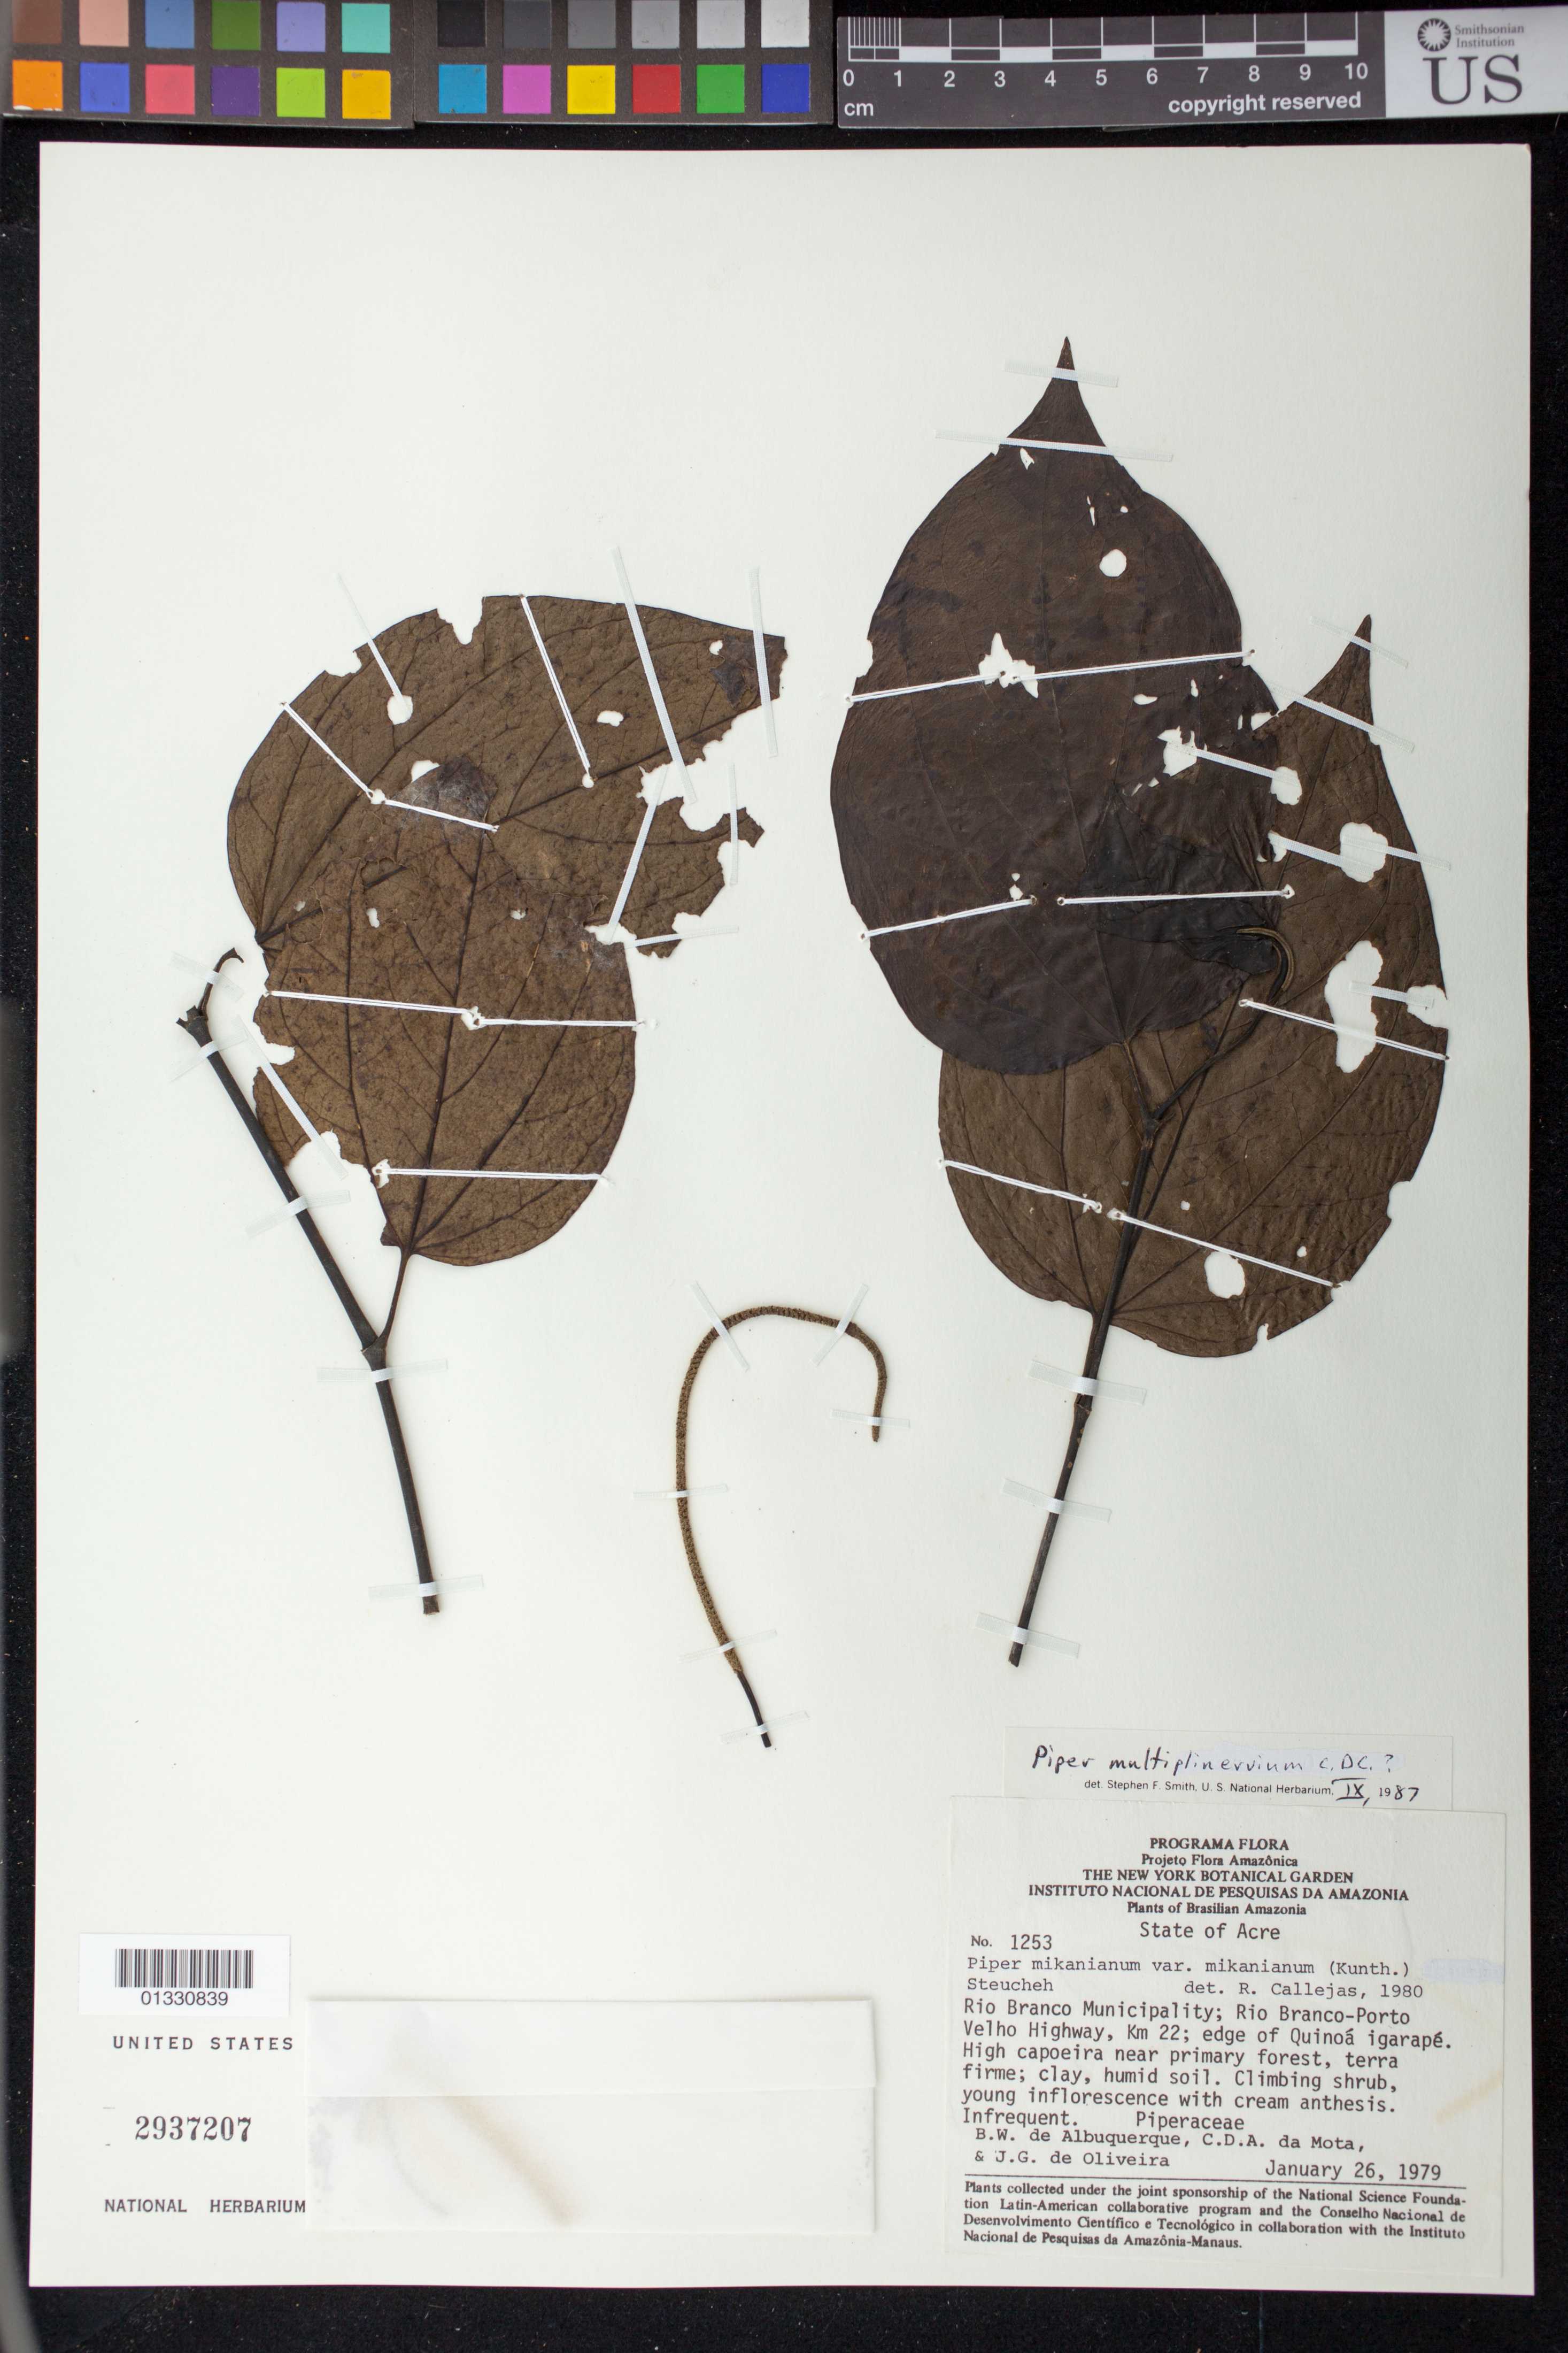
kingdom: Plantae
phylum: Tracheophyta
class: Magnoliopsida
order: Piperales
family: Piperaceae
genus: Piper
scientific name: Piper multiplinervium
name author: C. DC.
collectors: B. W. P. Albuquerque, C. D. A. Mota & J. G. Oliveira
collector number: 1253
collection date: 1979-01-26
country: Brazil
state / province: Acre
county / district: Rio Branco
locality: Rio Branco-Porto Velho highway, Km 22, edge of Quinóa igarapé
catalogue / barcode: US 2937207